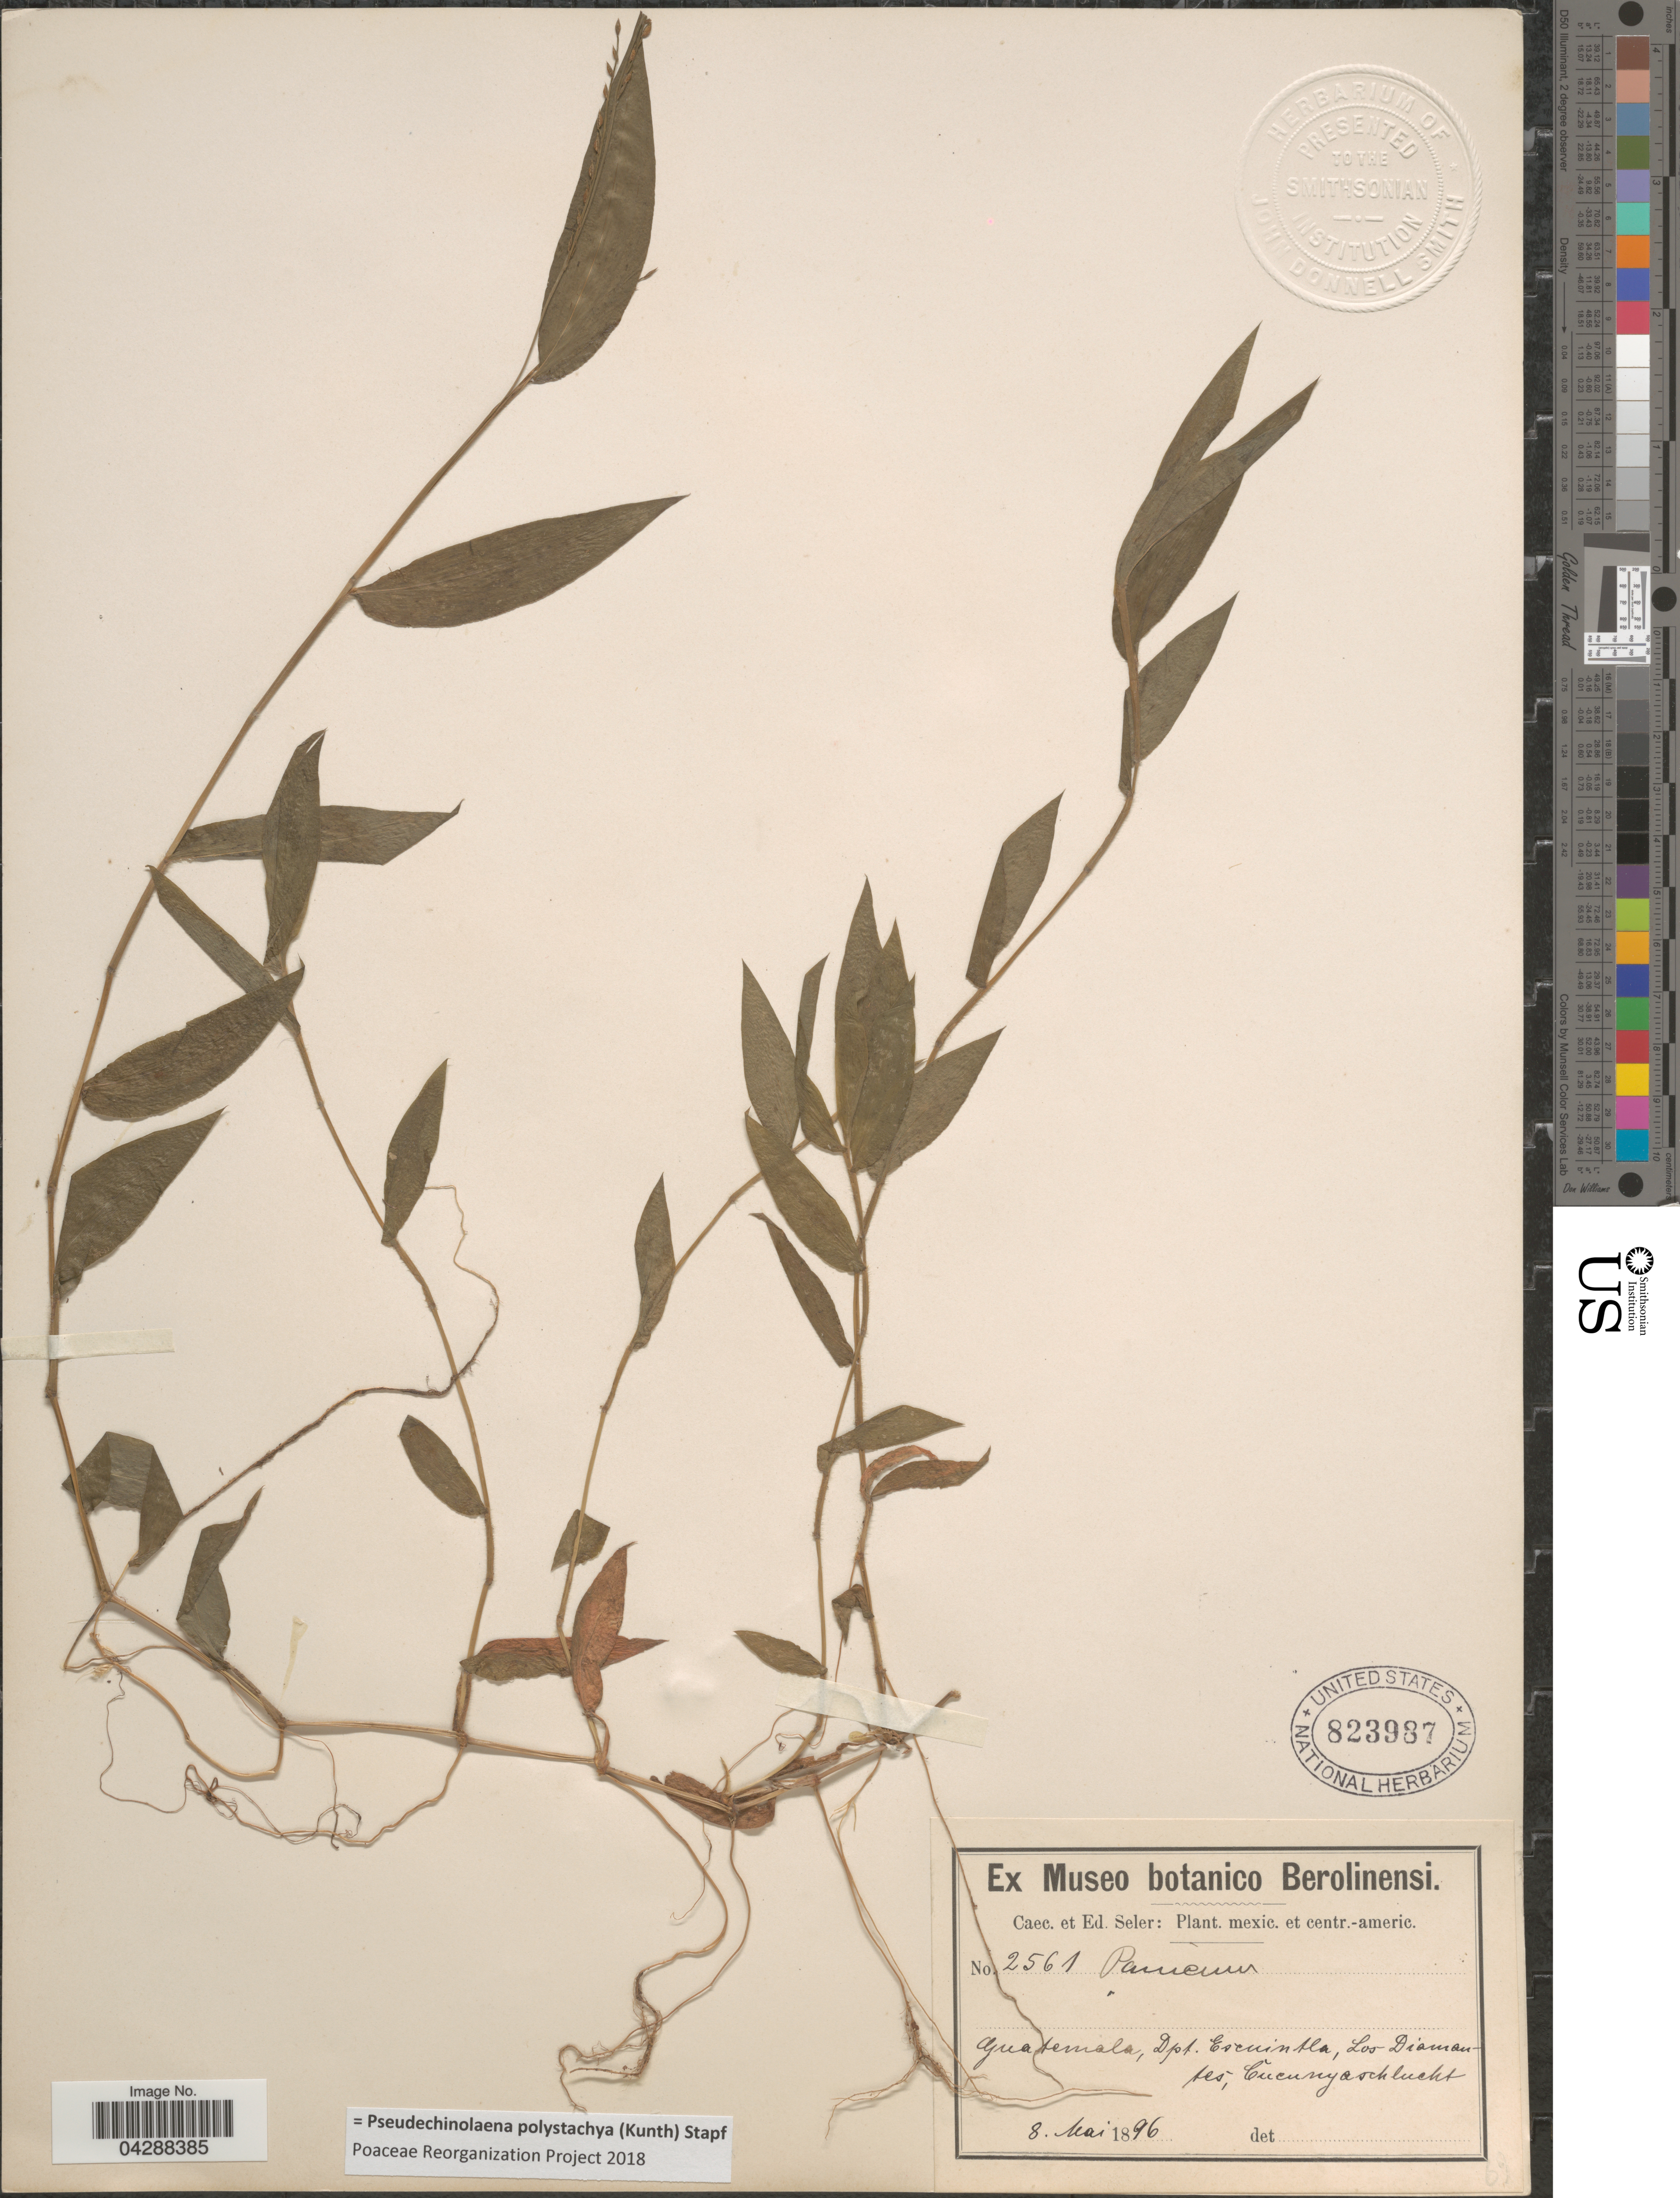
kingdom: Plantae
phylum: Tracheophyta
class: Liliopsida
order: Poales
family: Poaceae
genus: Pseudechinolaena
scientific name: Pseudechinolaena polystachya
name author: (Kunth) Stapf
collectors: C. Seler & E. G. Seler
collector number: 2561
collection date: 1896-05-08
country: Guatemala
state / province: Escuintla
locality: Mexic. et centr.-americ. Dpt. Escuintla, Los Diamantes, Cucunyaschlucht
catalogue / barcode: US 823987